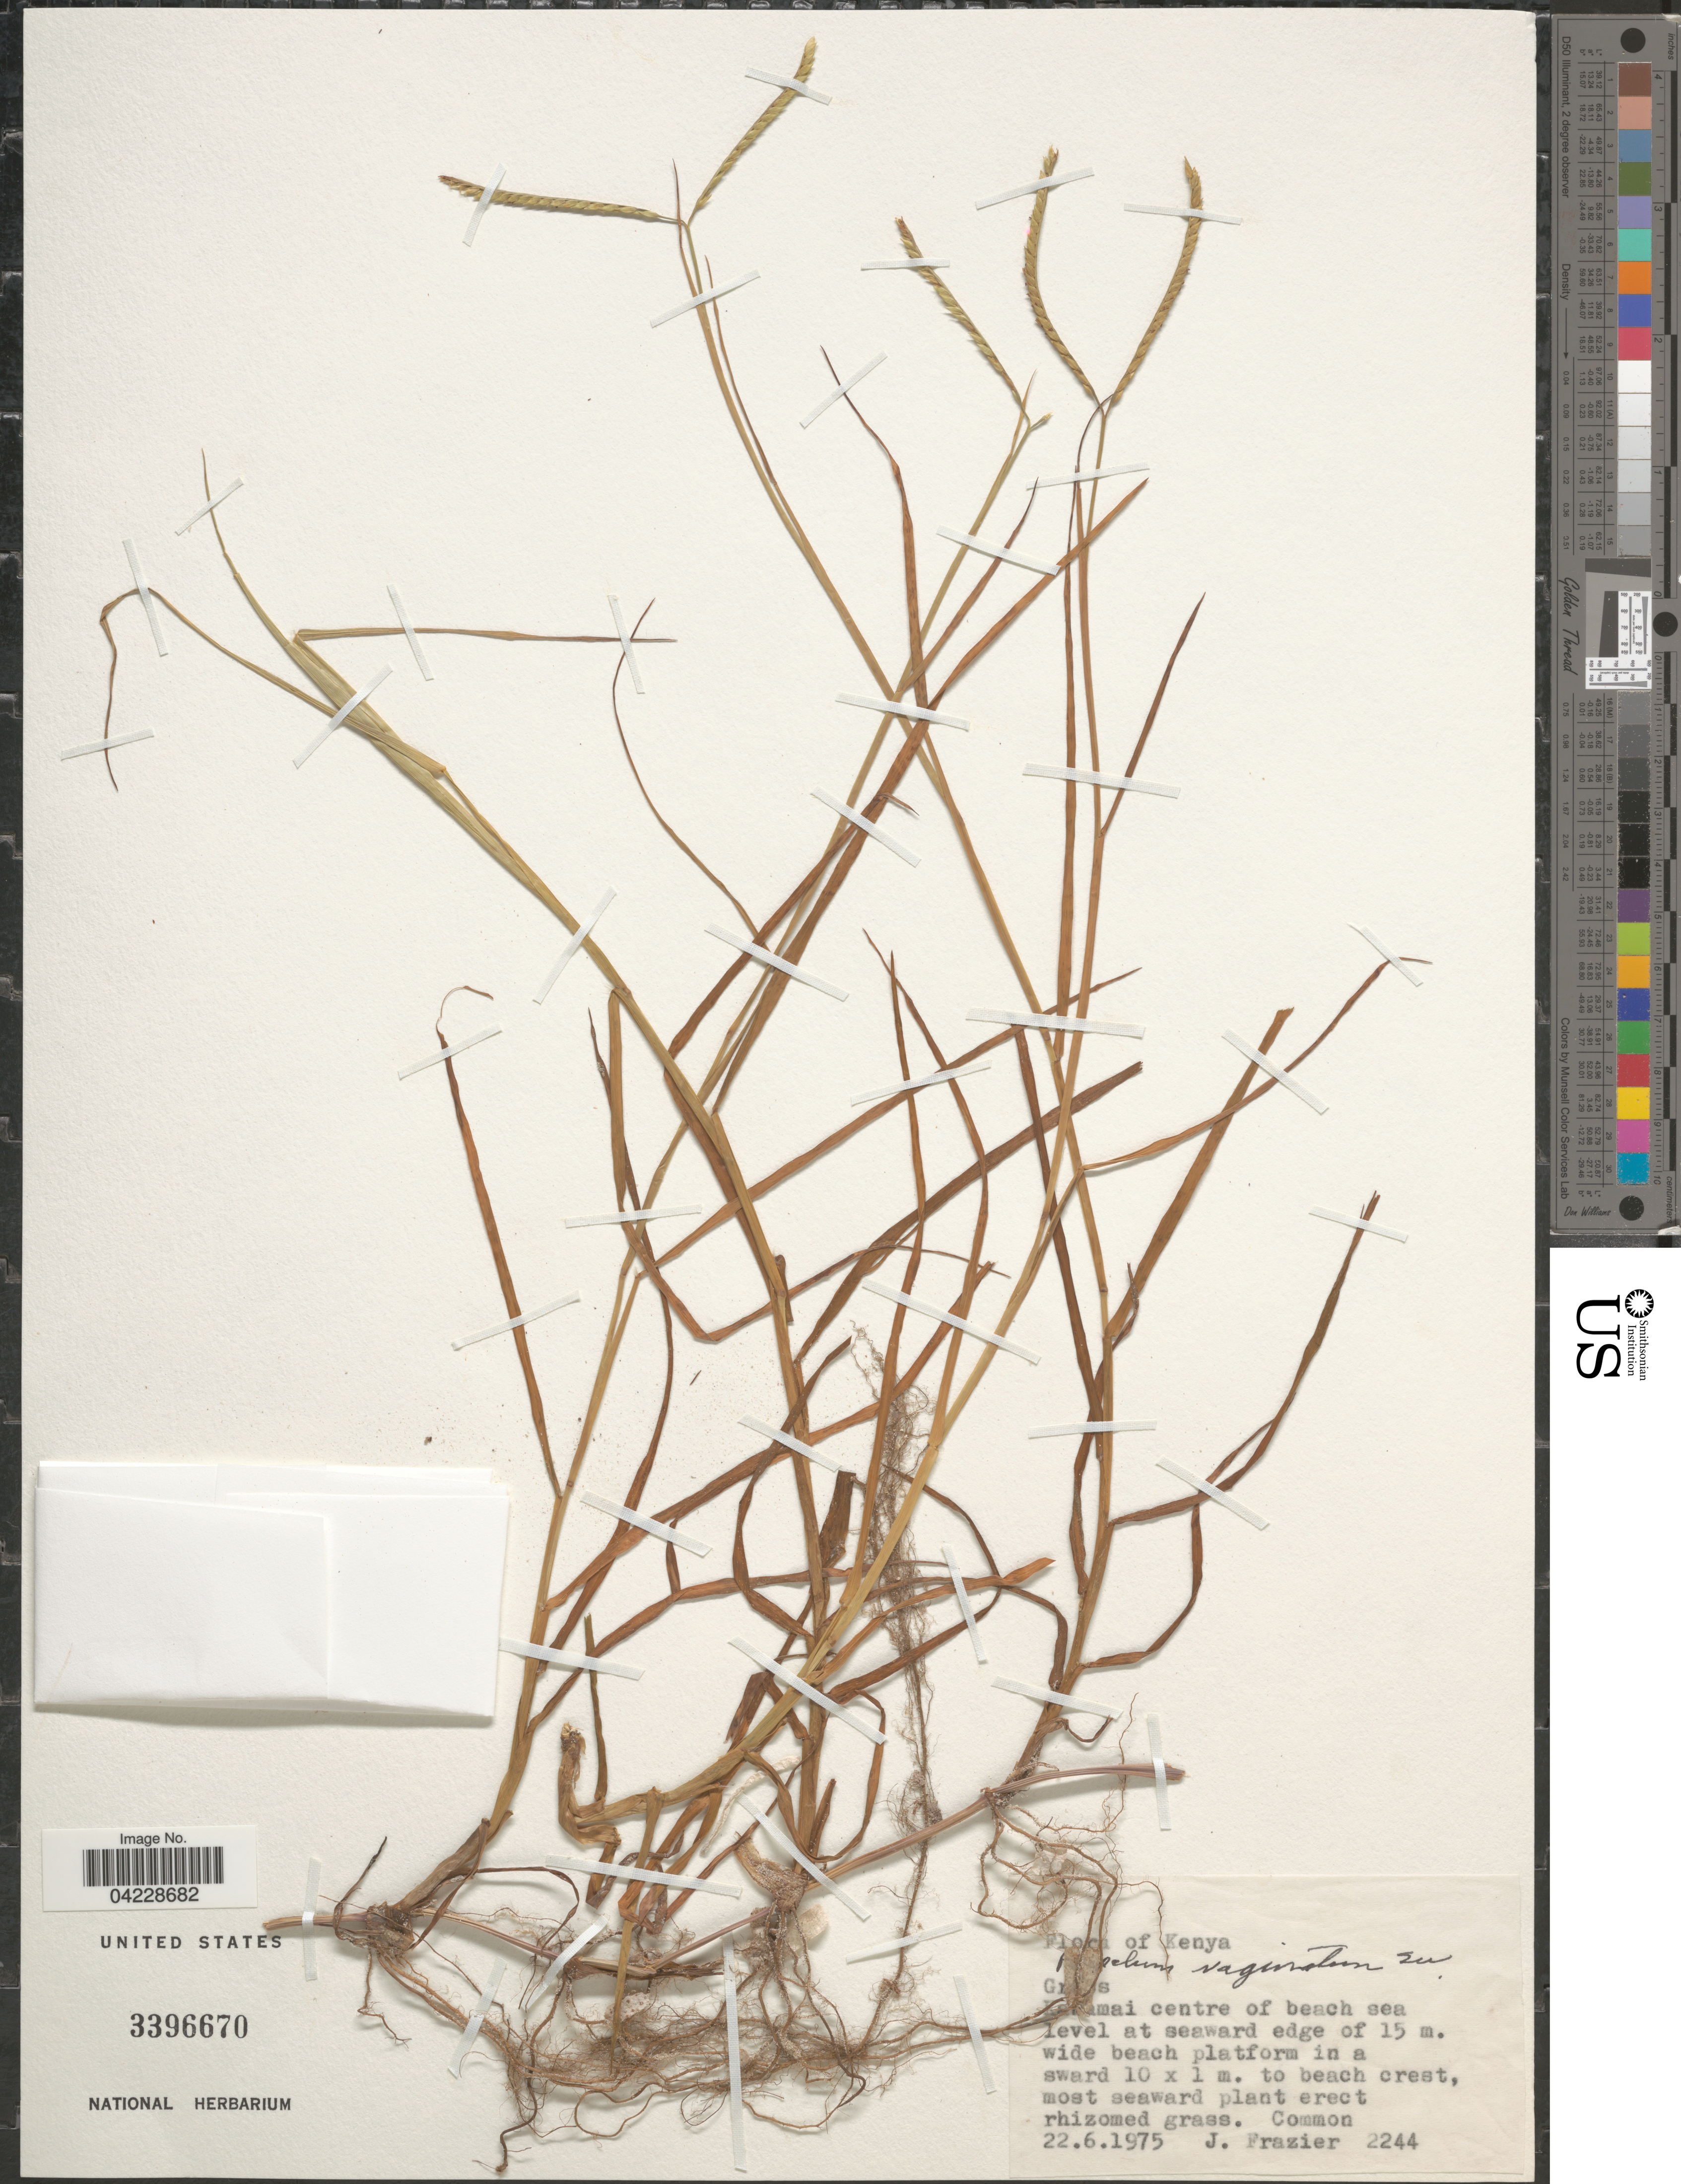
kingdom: Plantae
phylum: Tracheophyta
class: Liliopsida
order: Poales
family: Poaceae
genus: Paspalum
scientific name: Paspalum vaginatum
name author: Sw.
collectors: J. Frazier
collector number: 2244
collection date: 1975-06-22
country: Kenya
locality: [illegible text]mai centre of beach sea level at seaward edge of 15 m.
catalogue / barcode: US 3396670